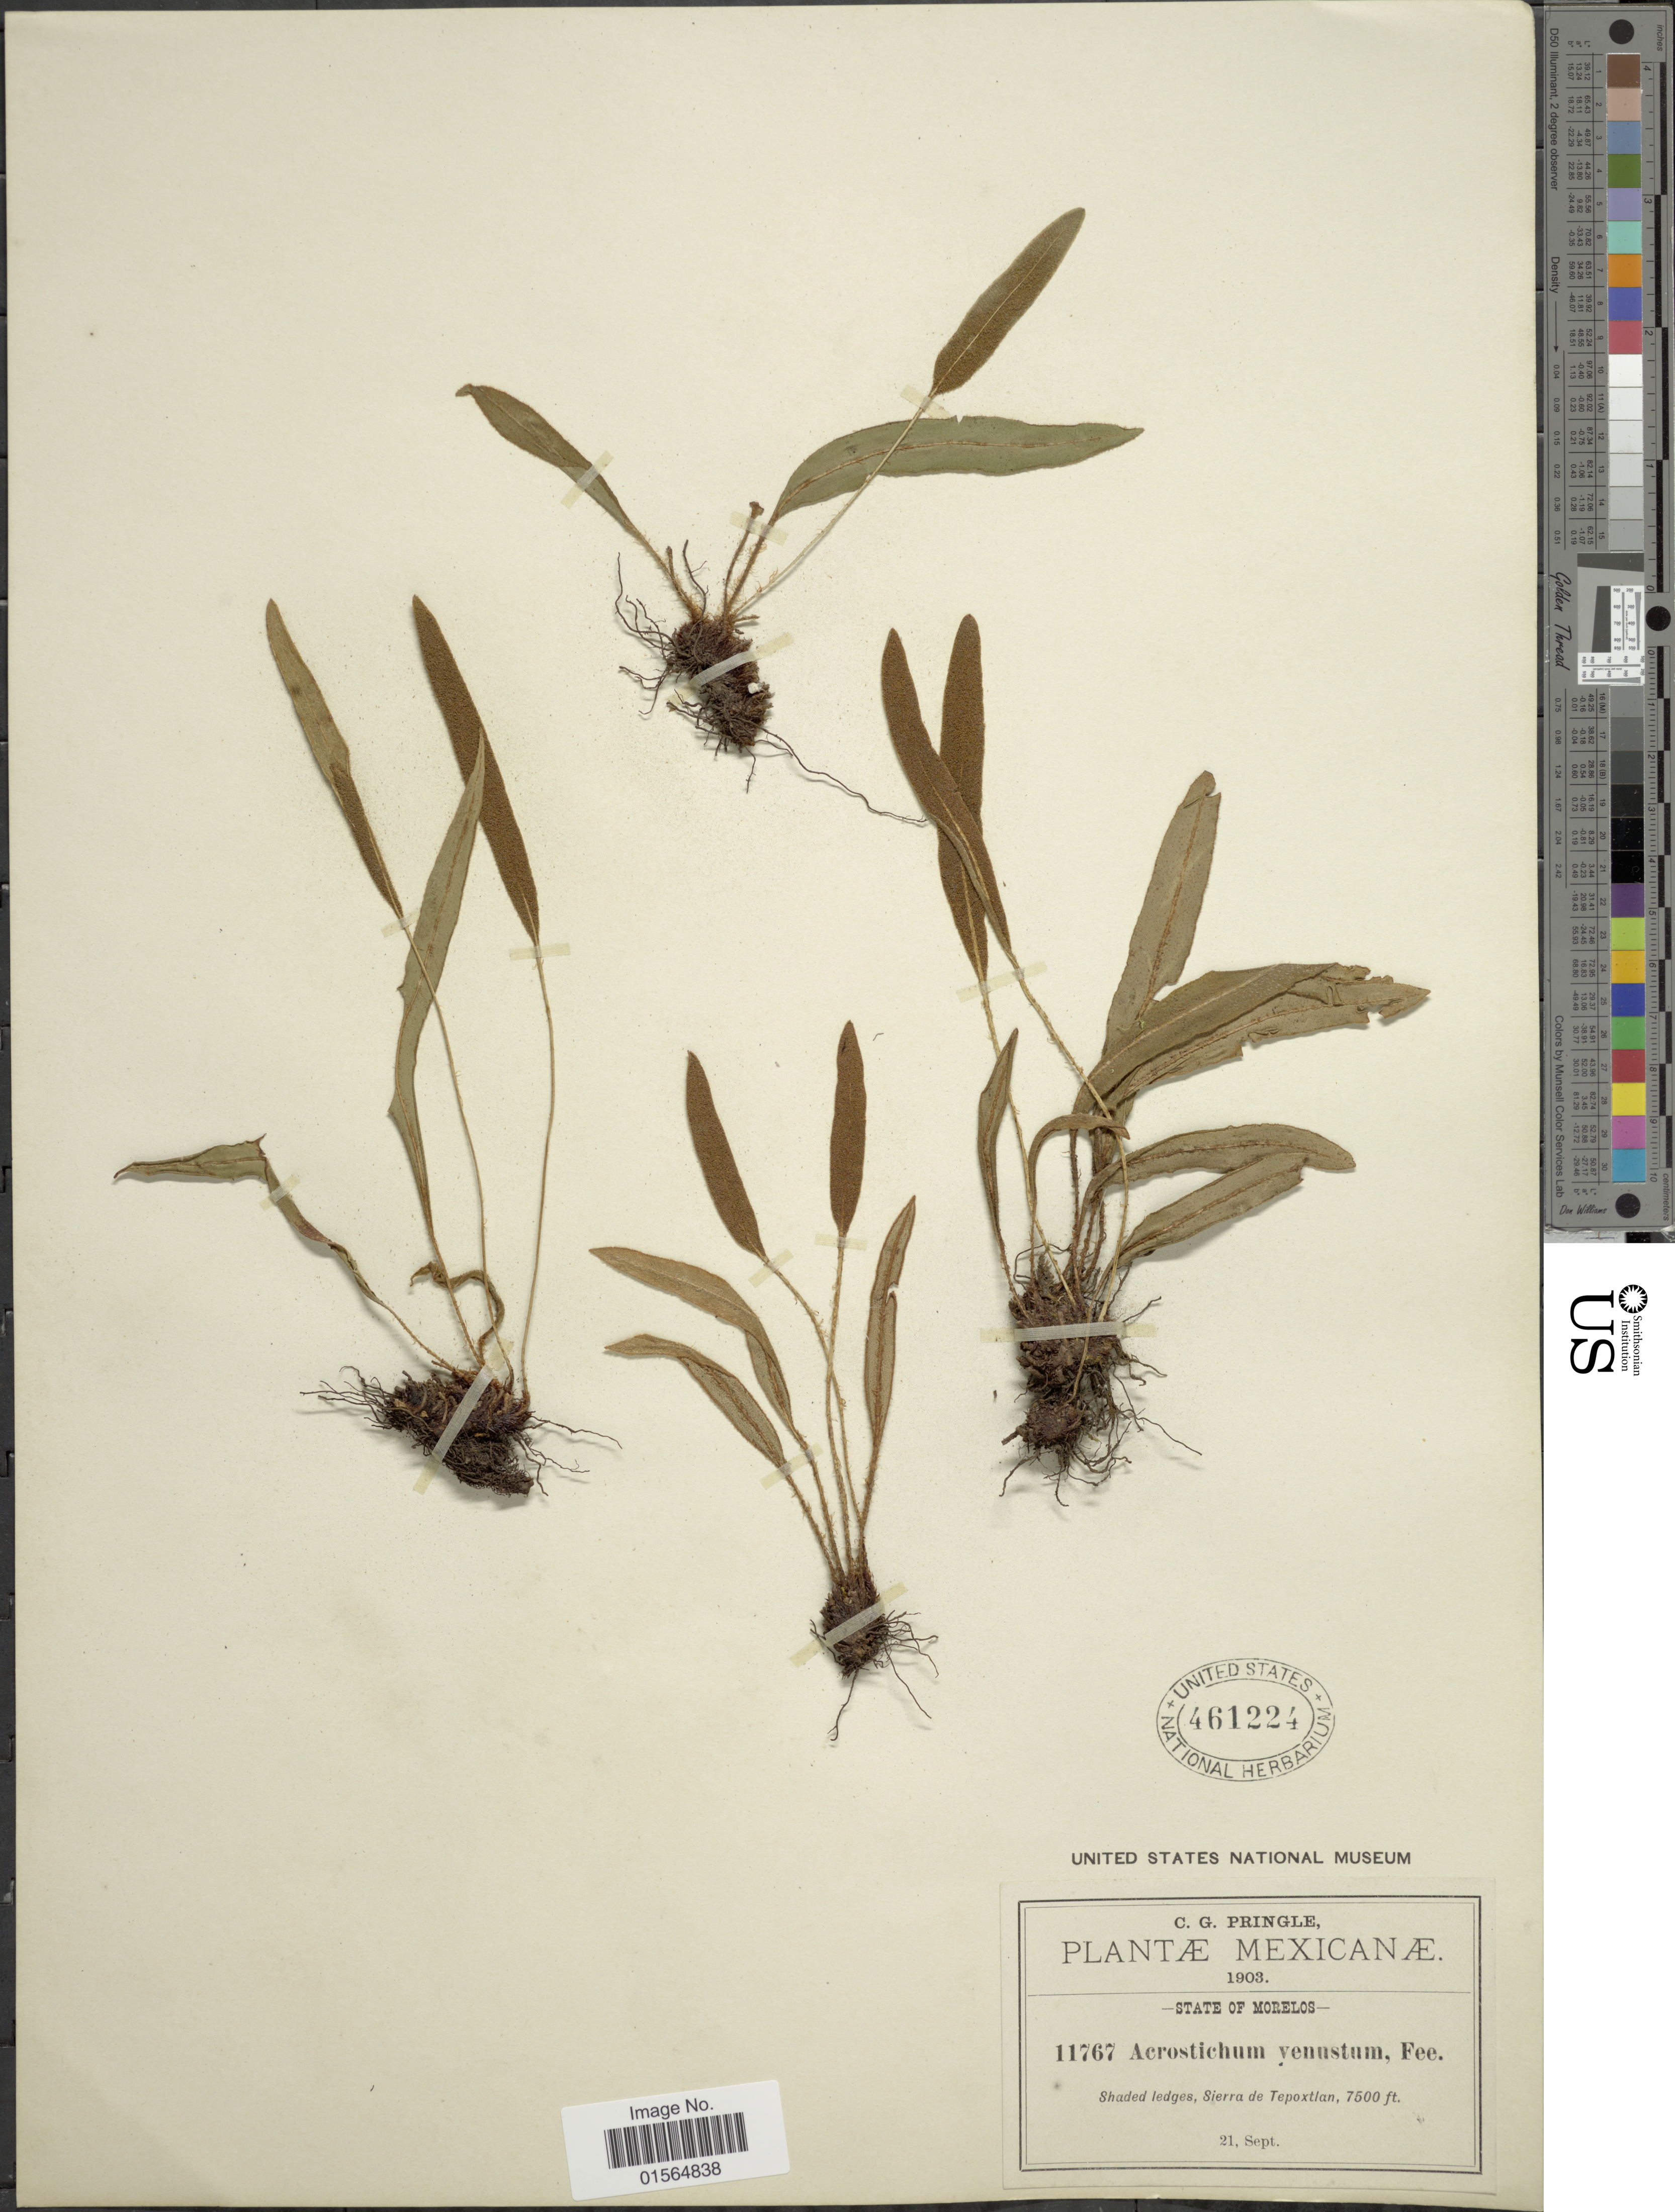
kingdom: Plantae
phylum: Tracheophyta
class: Polypodiopsida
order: Polypodiales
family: Dryopteridaceae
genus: Elaphoglossum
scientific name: Elaphoglossum petiolatum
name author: (Sw.) Urb.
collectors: C. G. Pringle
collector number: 11767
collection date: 1903-09-21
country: Mexico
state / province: Morelos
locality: Shaded ledges, Sierra de Tepoxtlan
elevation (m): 2286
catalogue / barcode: US 461224